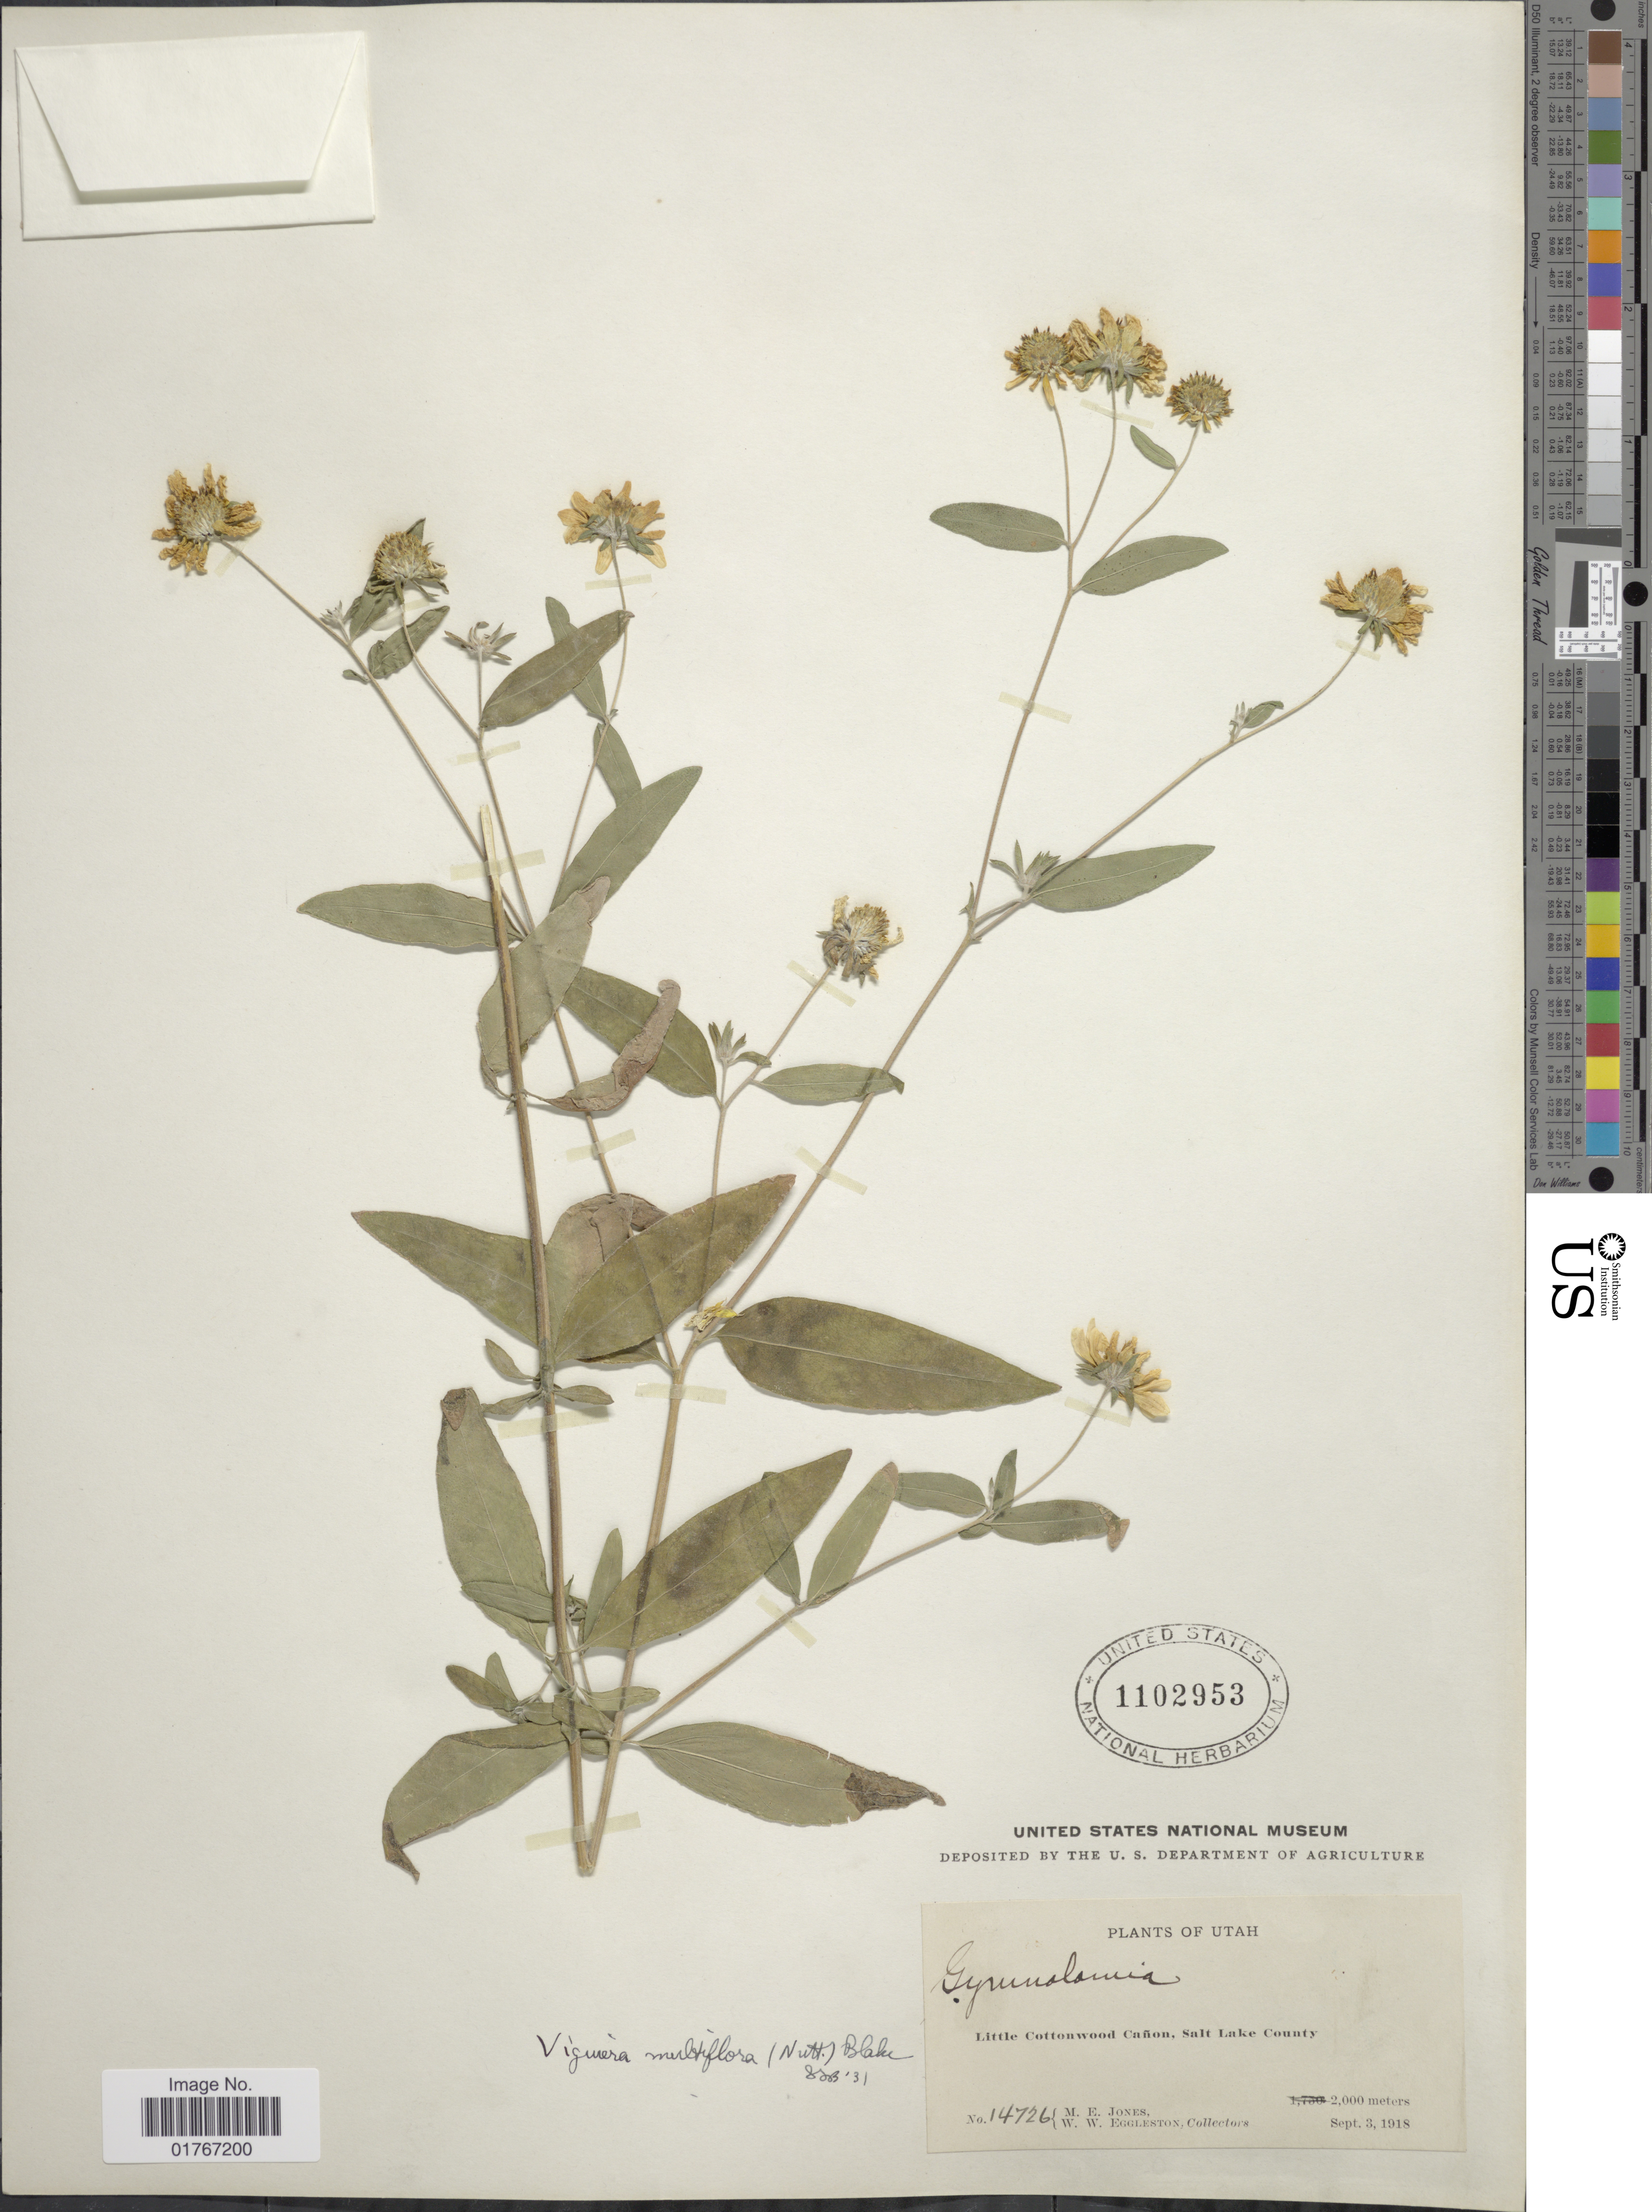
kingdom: Plantae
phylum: Tracheophyta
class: Magnoliopsida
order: Asterales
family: Asteraceae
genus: Heliomeris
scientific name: Heliomeris multiflora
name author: Nutt.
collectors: M. E. Jones & W. W. Eggleston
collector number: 14726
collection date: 1918-09-03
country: United States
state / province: Utah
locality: Little Cottonwood Cañon, Salt Lake County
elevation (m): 2000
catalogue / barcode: US 1102953